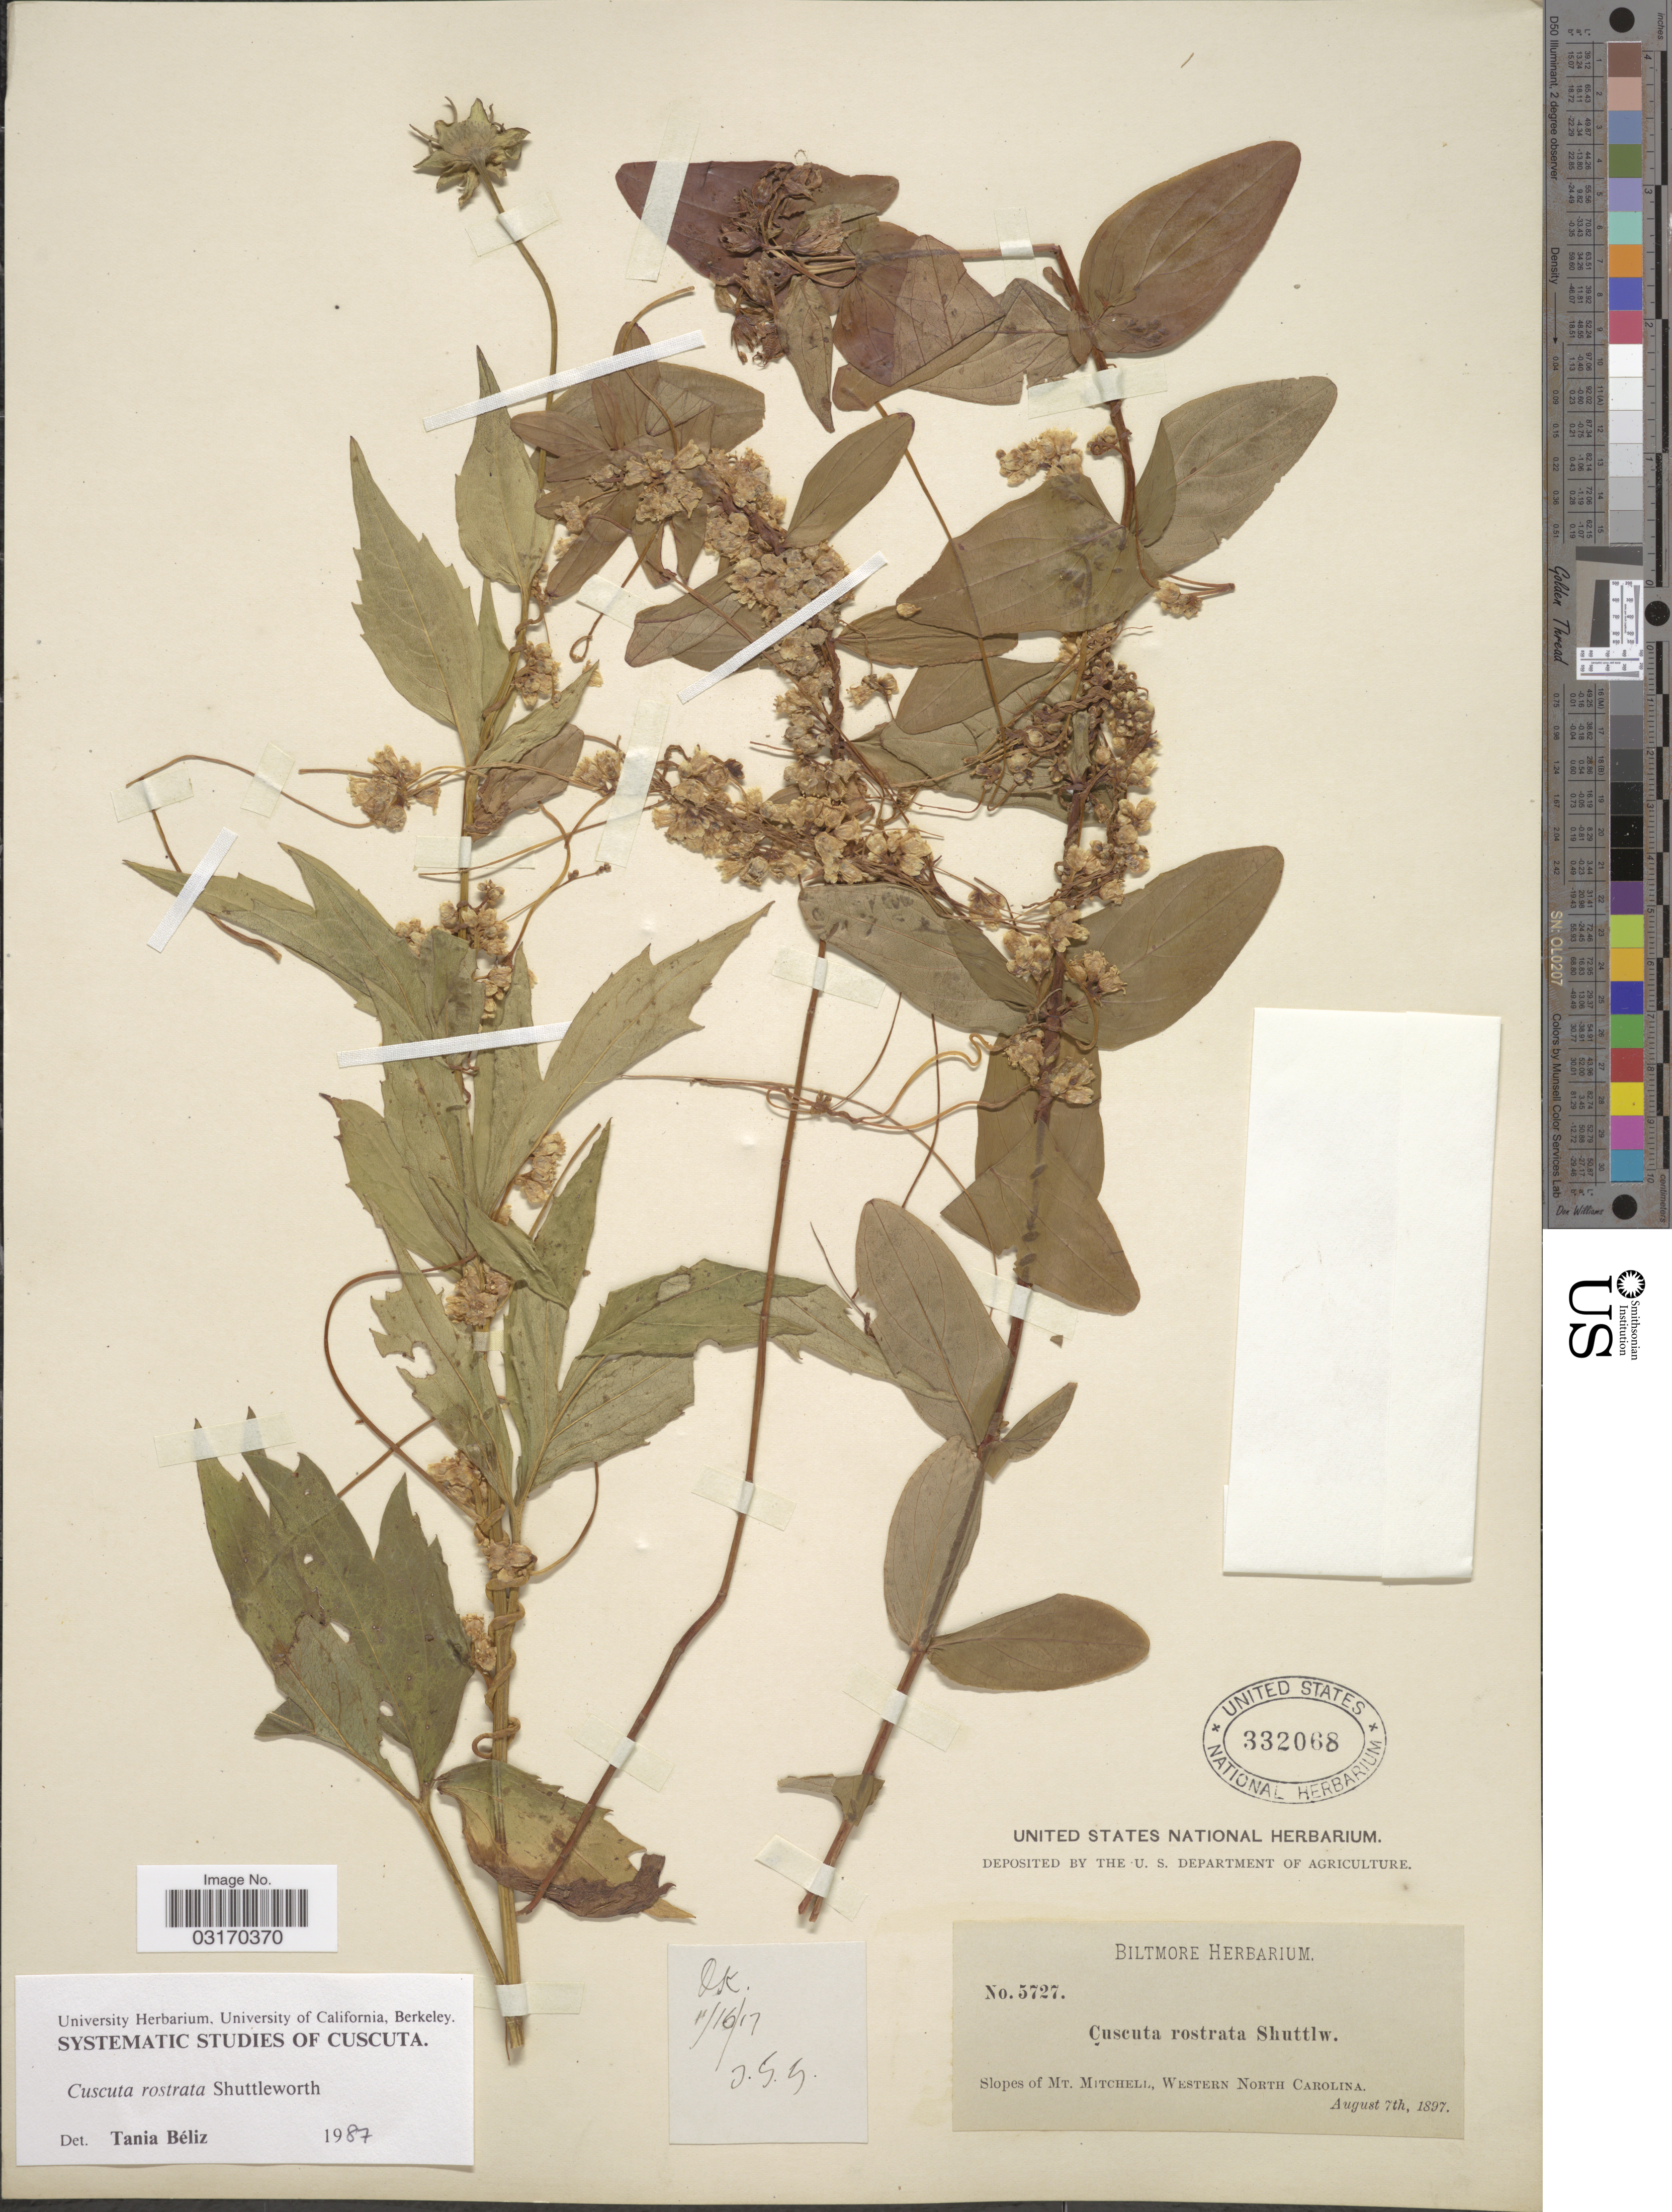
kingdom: Plantae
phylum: Tracheophyta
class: Magnoliopsida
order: Solanales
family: Convolvulaceae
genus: Cuscuta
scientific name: Cuscuta rostrata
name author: Shuttlew. ex Engelm. & A. Gray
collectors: ex herb. Biltmore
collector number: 5727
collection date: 1897-08-07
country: United States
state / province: North Carolina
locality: Slopes of Mt. Mitchell, Western North Carolina.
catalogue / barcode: US 332068